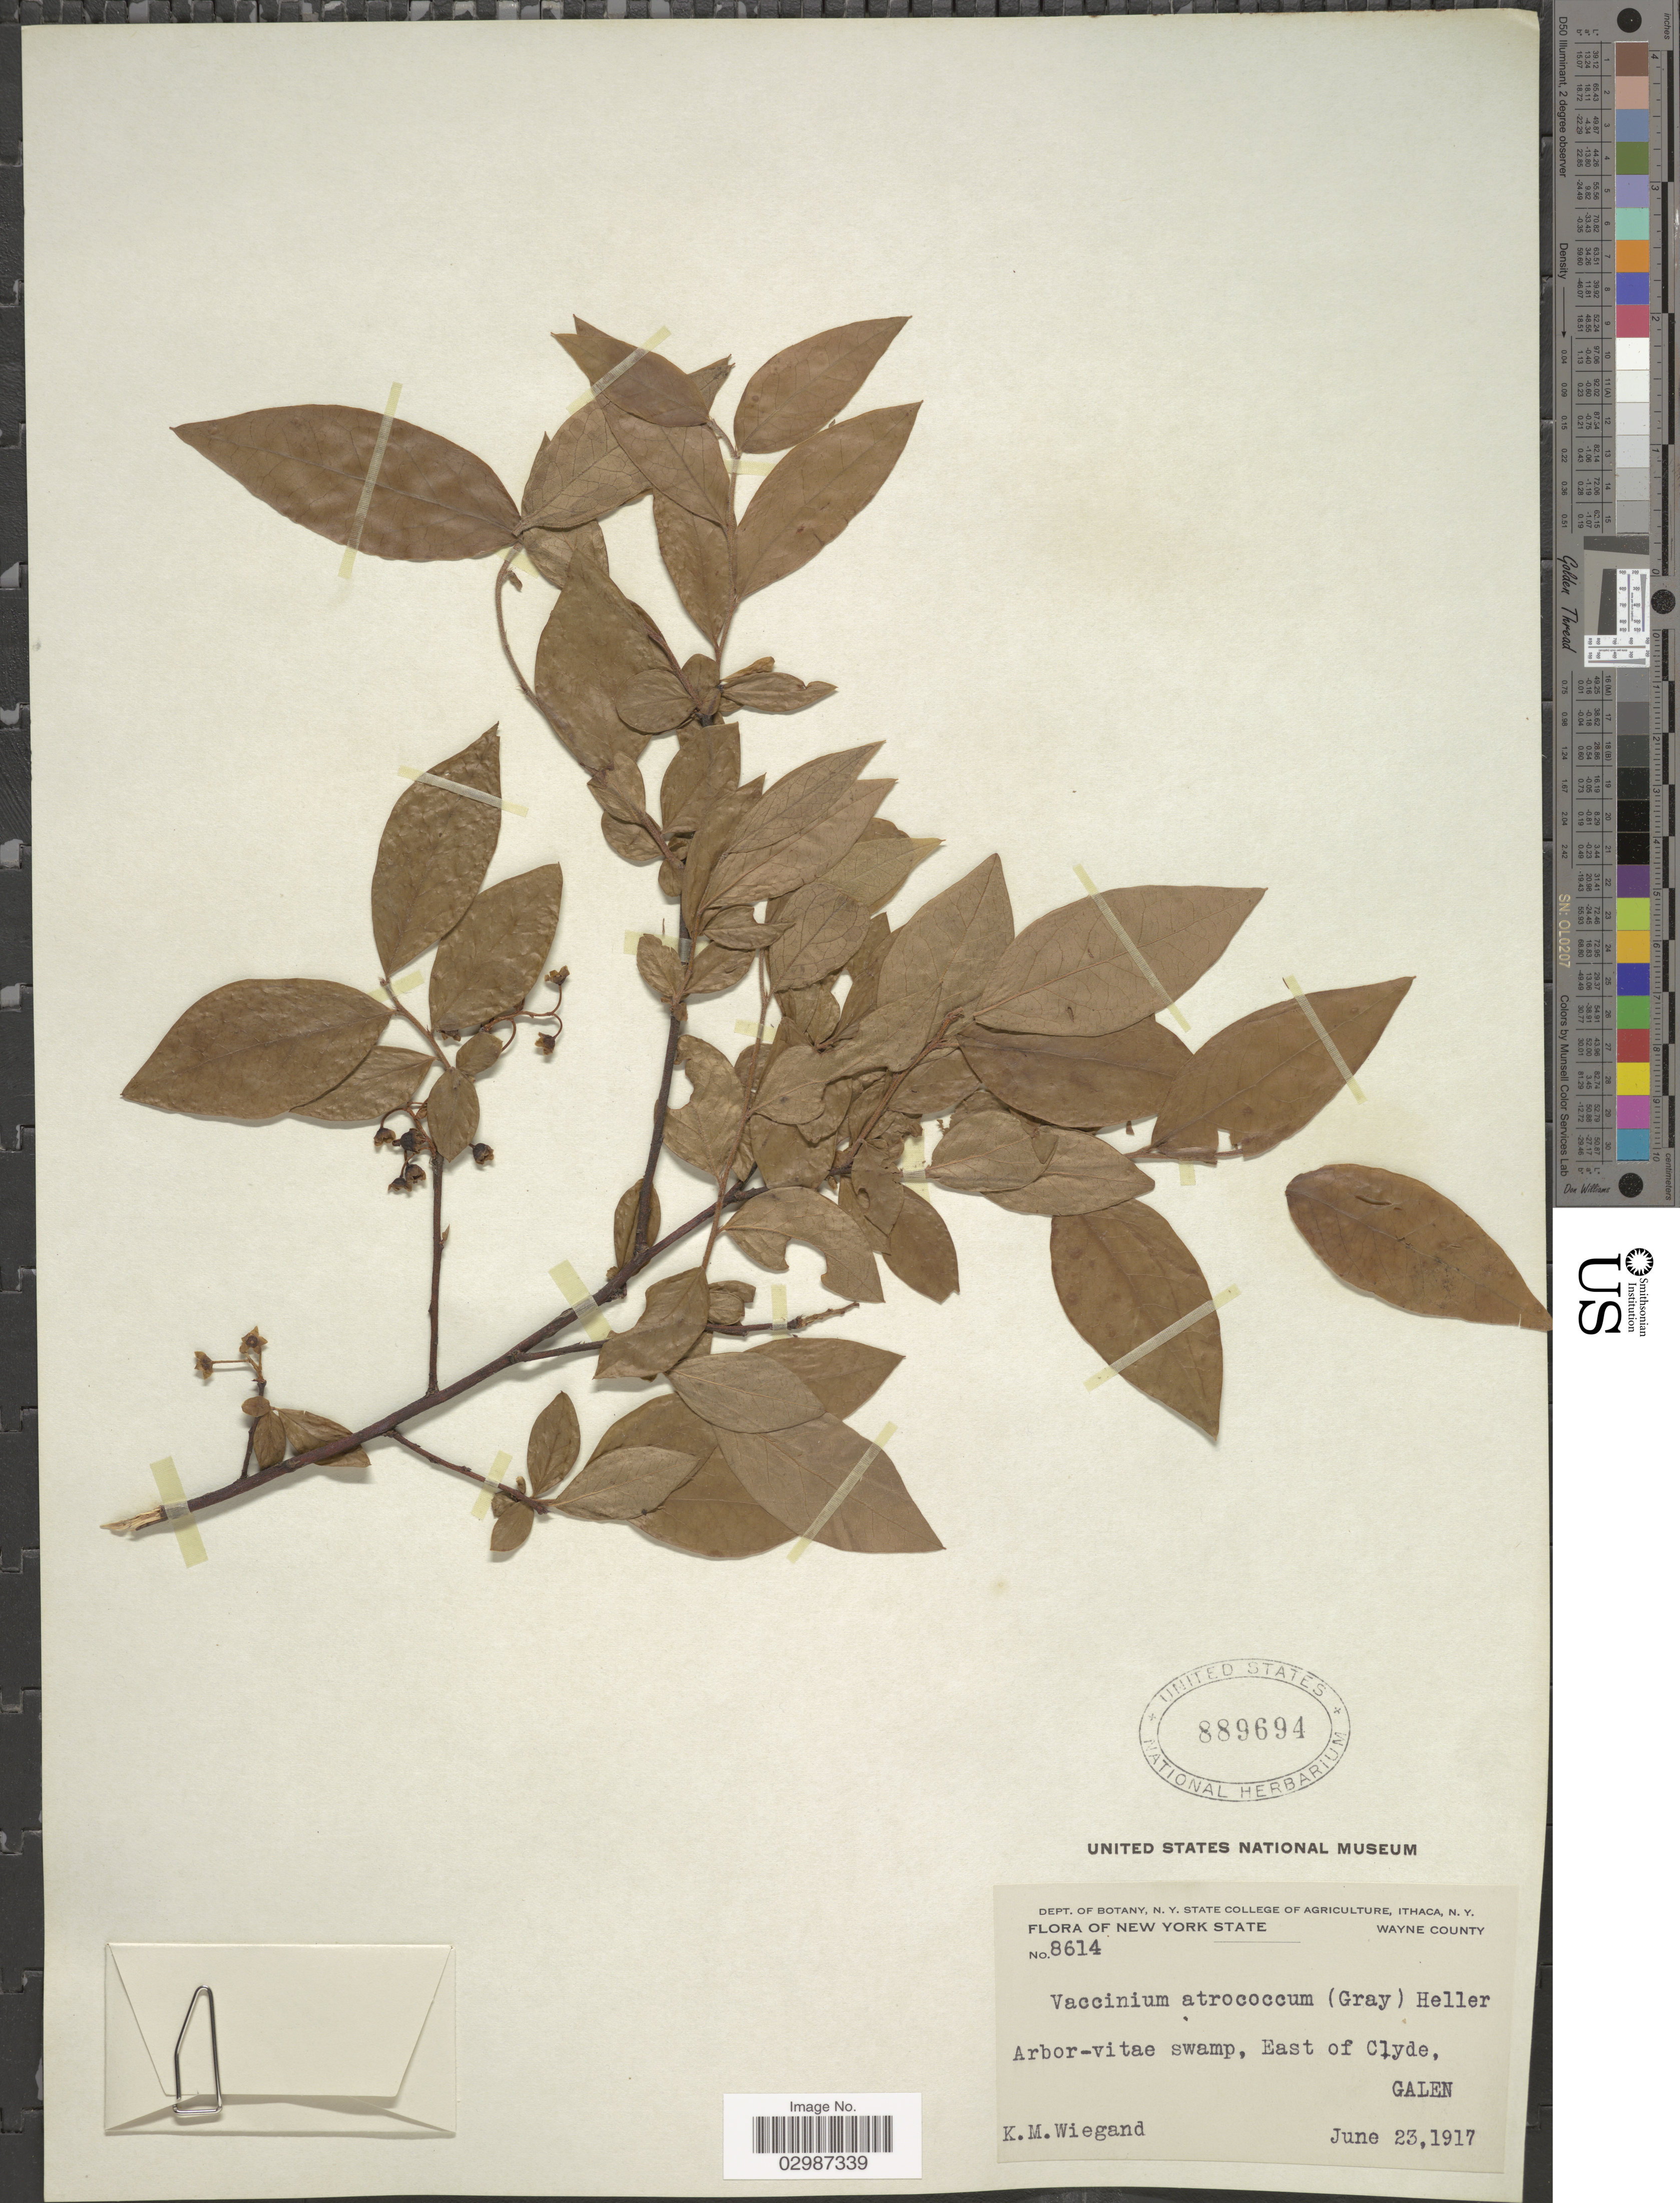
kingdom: Plantae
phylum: Tracheophyta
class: Magnoliopsida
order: Ericales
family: Ericaceae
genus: Vaccinium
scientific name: Vaccinium atrococcum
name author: (A. Gray) A. Heller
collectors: K. M. Wiegand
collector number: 8614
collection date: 1917-06-23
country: United States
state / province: New York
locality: Wayne County, Arbor-vitae swamp, East of Clyde, Galen.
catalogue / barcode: US 889694